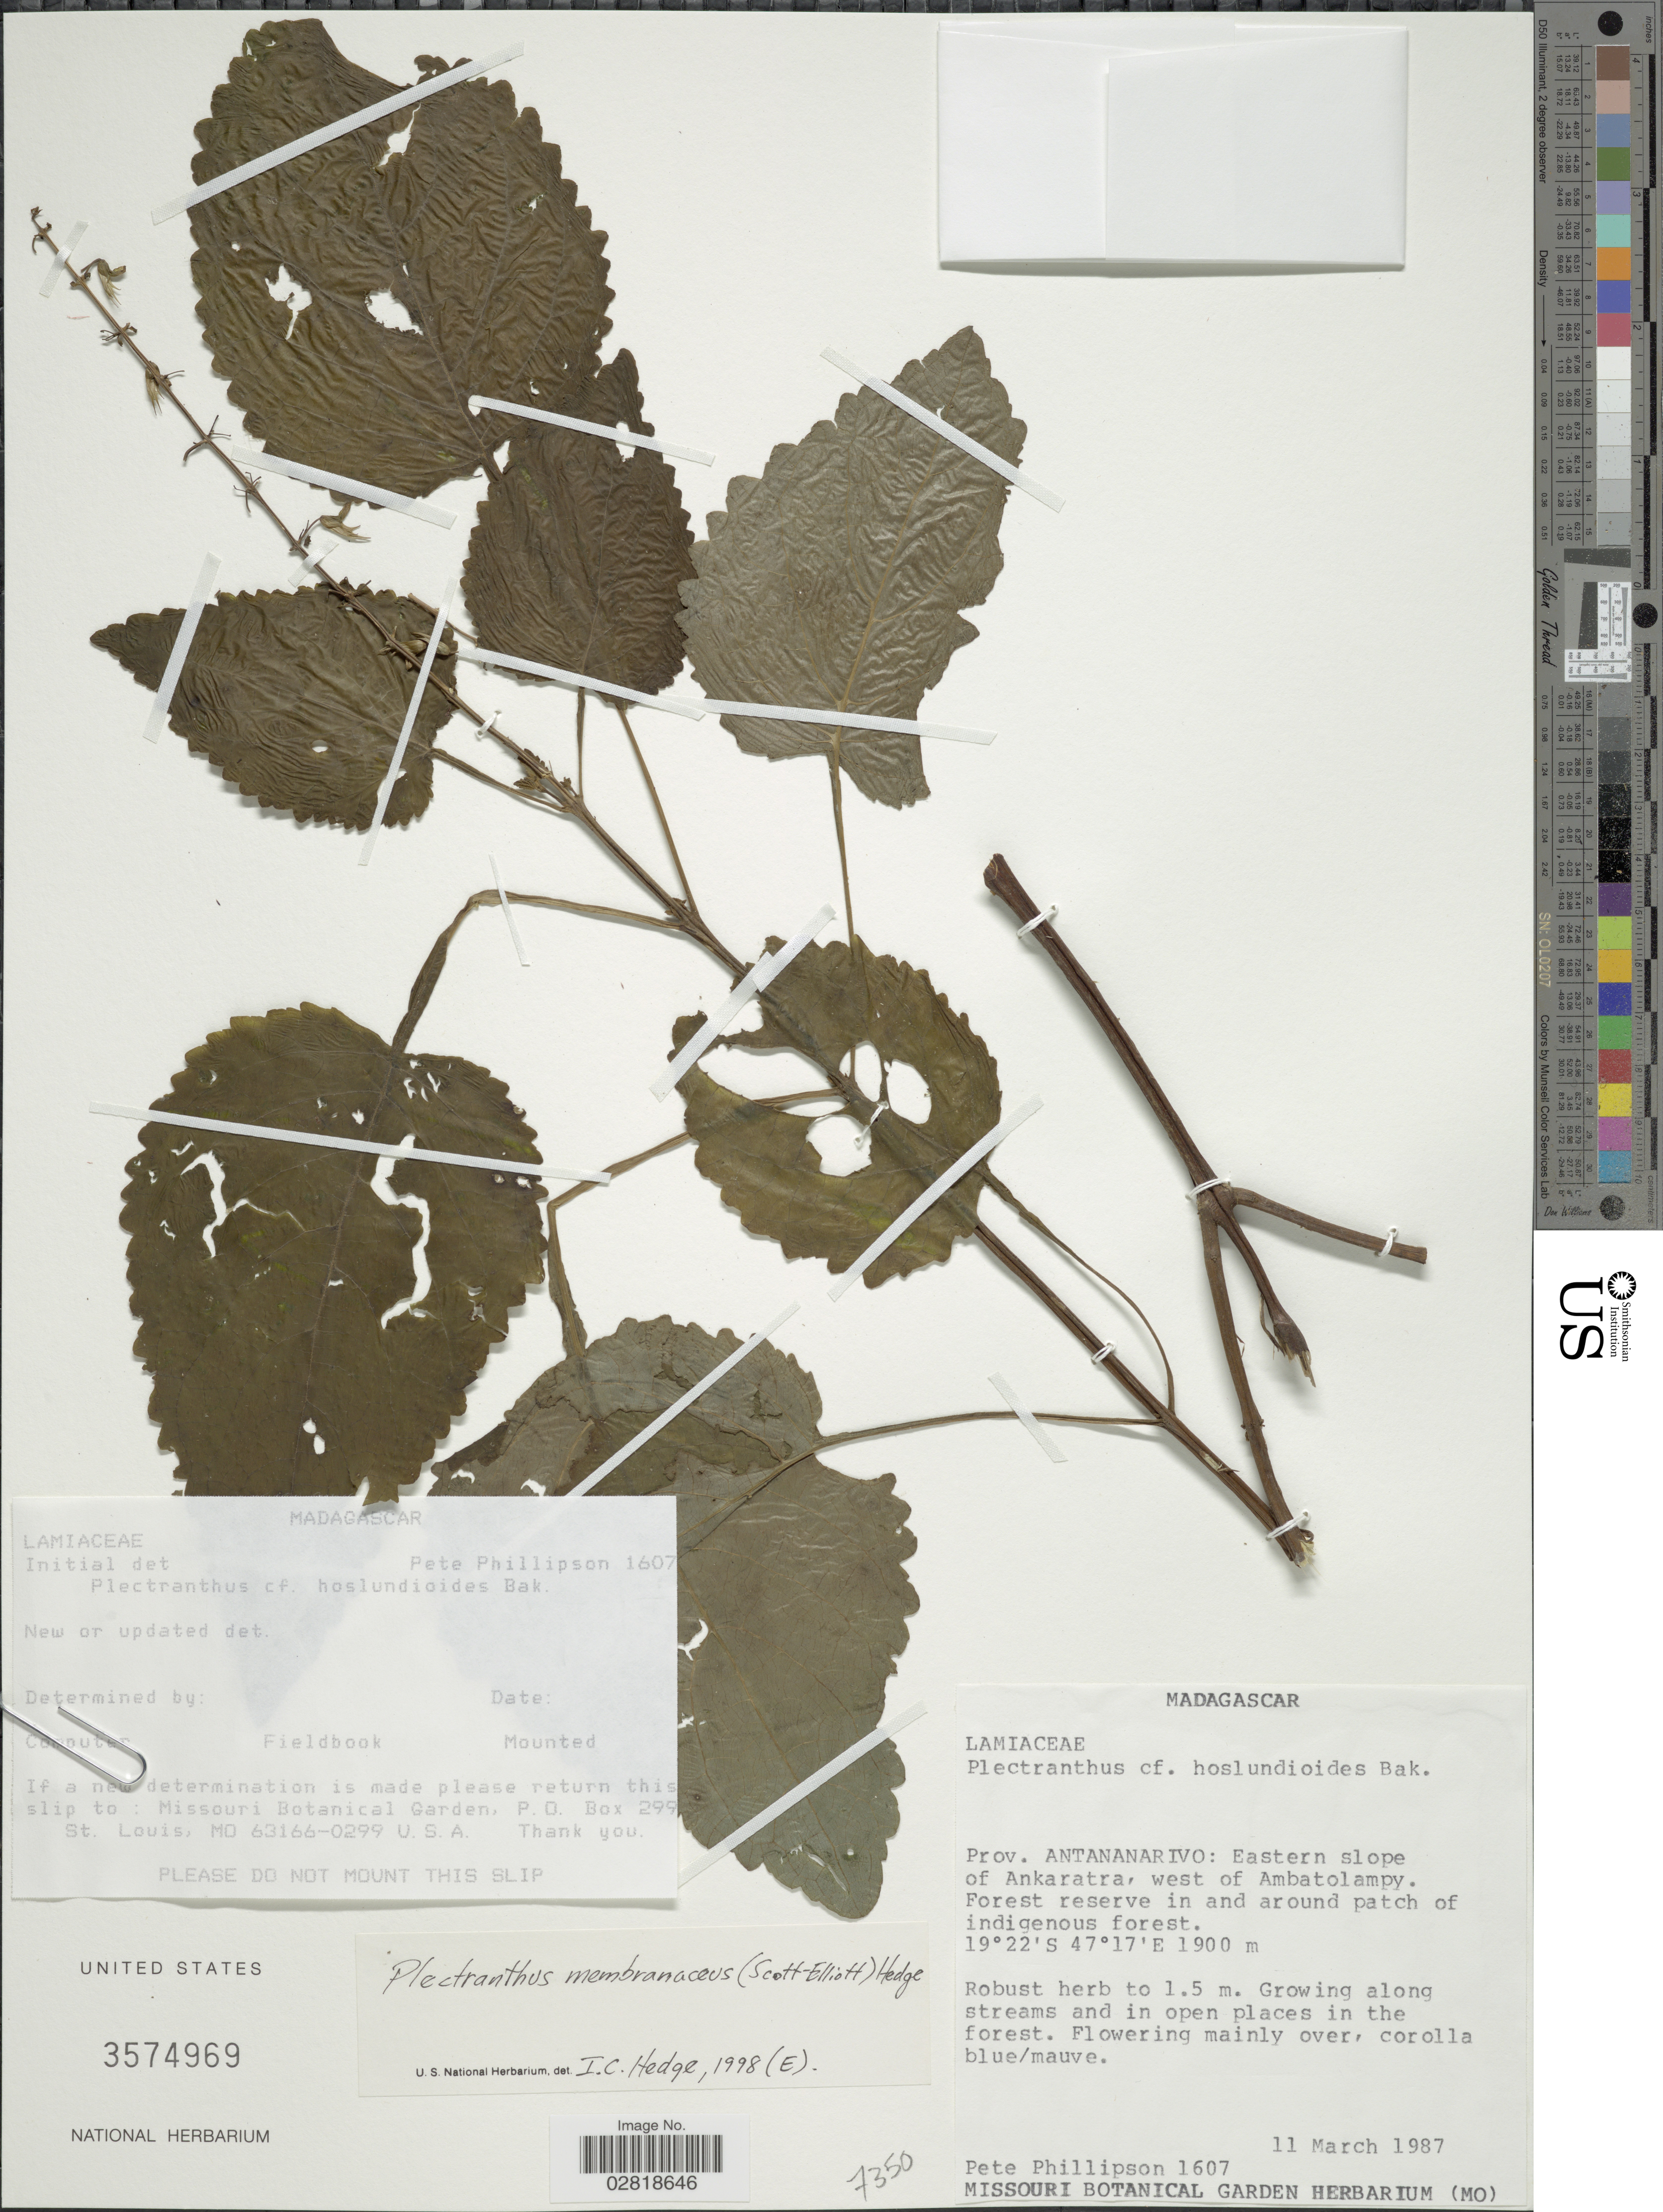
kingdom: Plantae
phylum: Tracheophyta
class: Magnoliopsida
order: Lamiales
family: Lamiaceae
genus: Plectranthus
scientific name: Plectranthus membranaceus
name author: (Scott Elliot) Hedge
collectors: P. B. Phillipson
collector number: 1607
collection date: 1987-03-11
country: Madagascar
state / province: Vakinankaratra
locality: Prov. Antananarivo: Eastern slope of Ankaratra, west of Ambatolampy.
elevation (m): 1900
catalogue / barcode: US 3574969